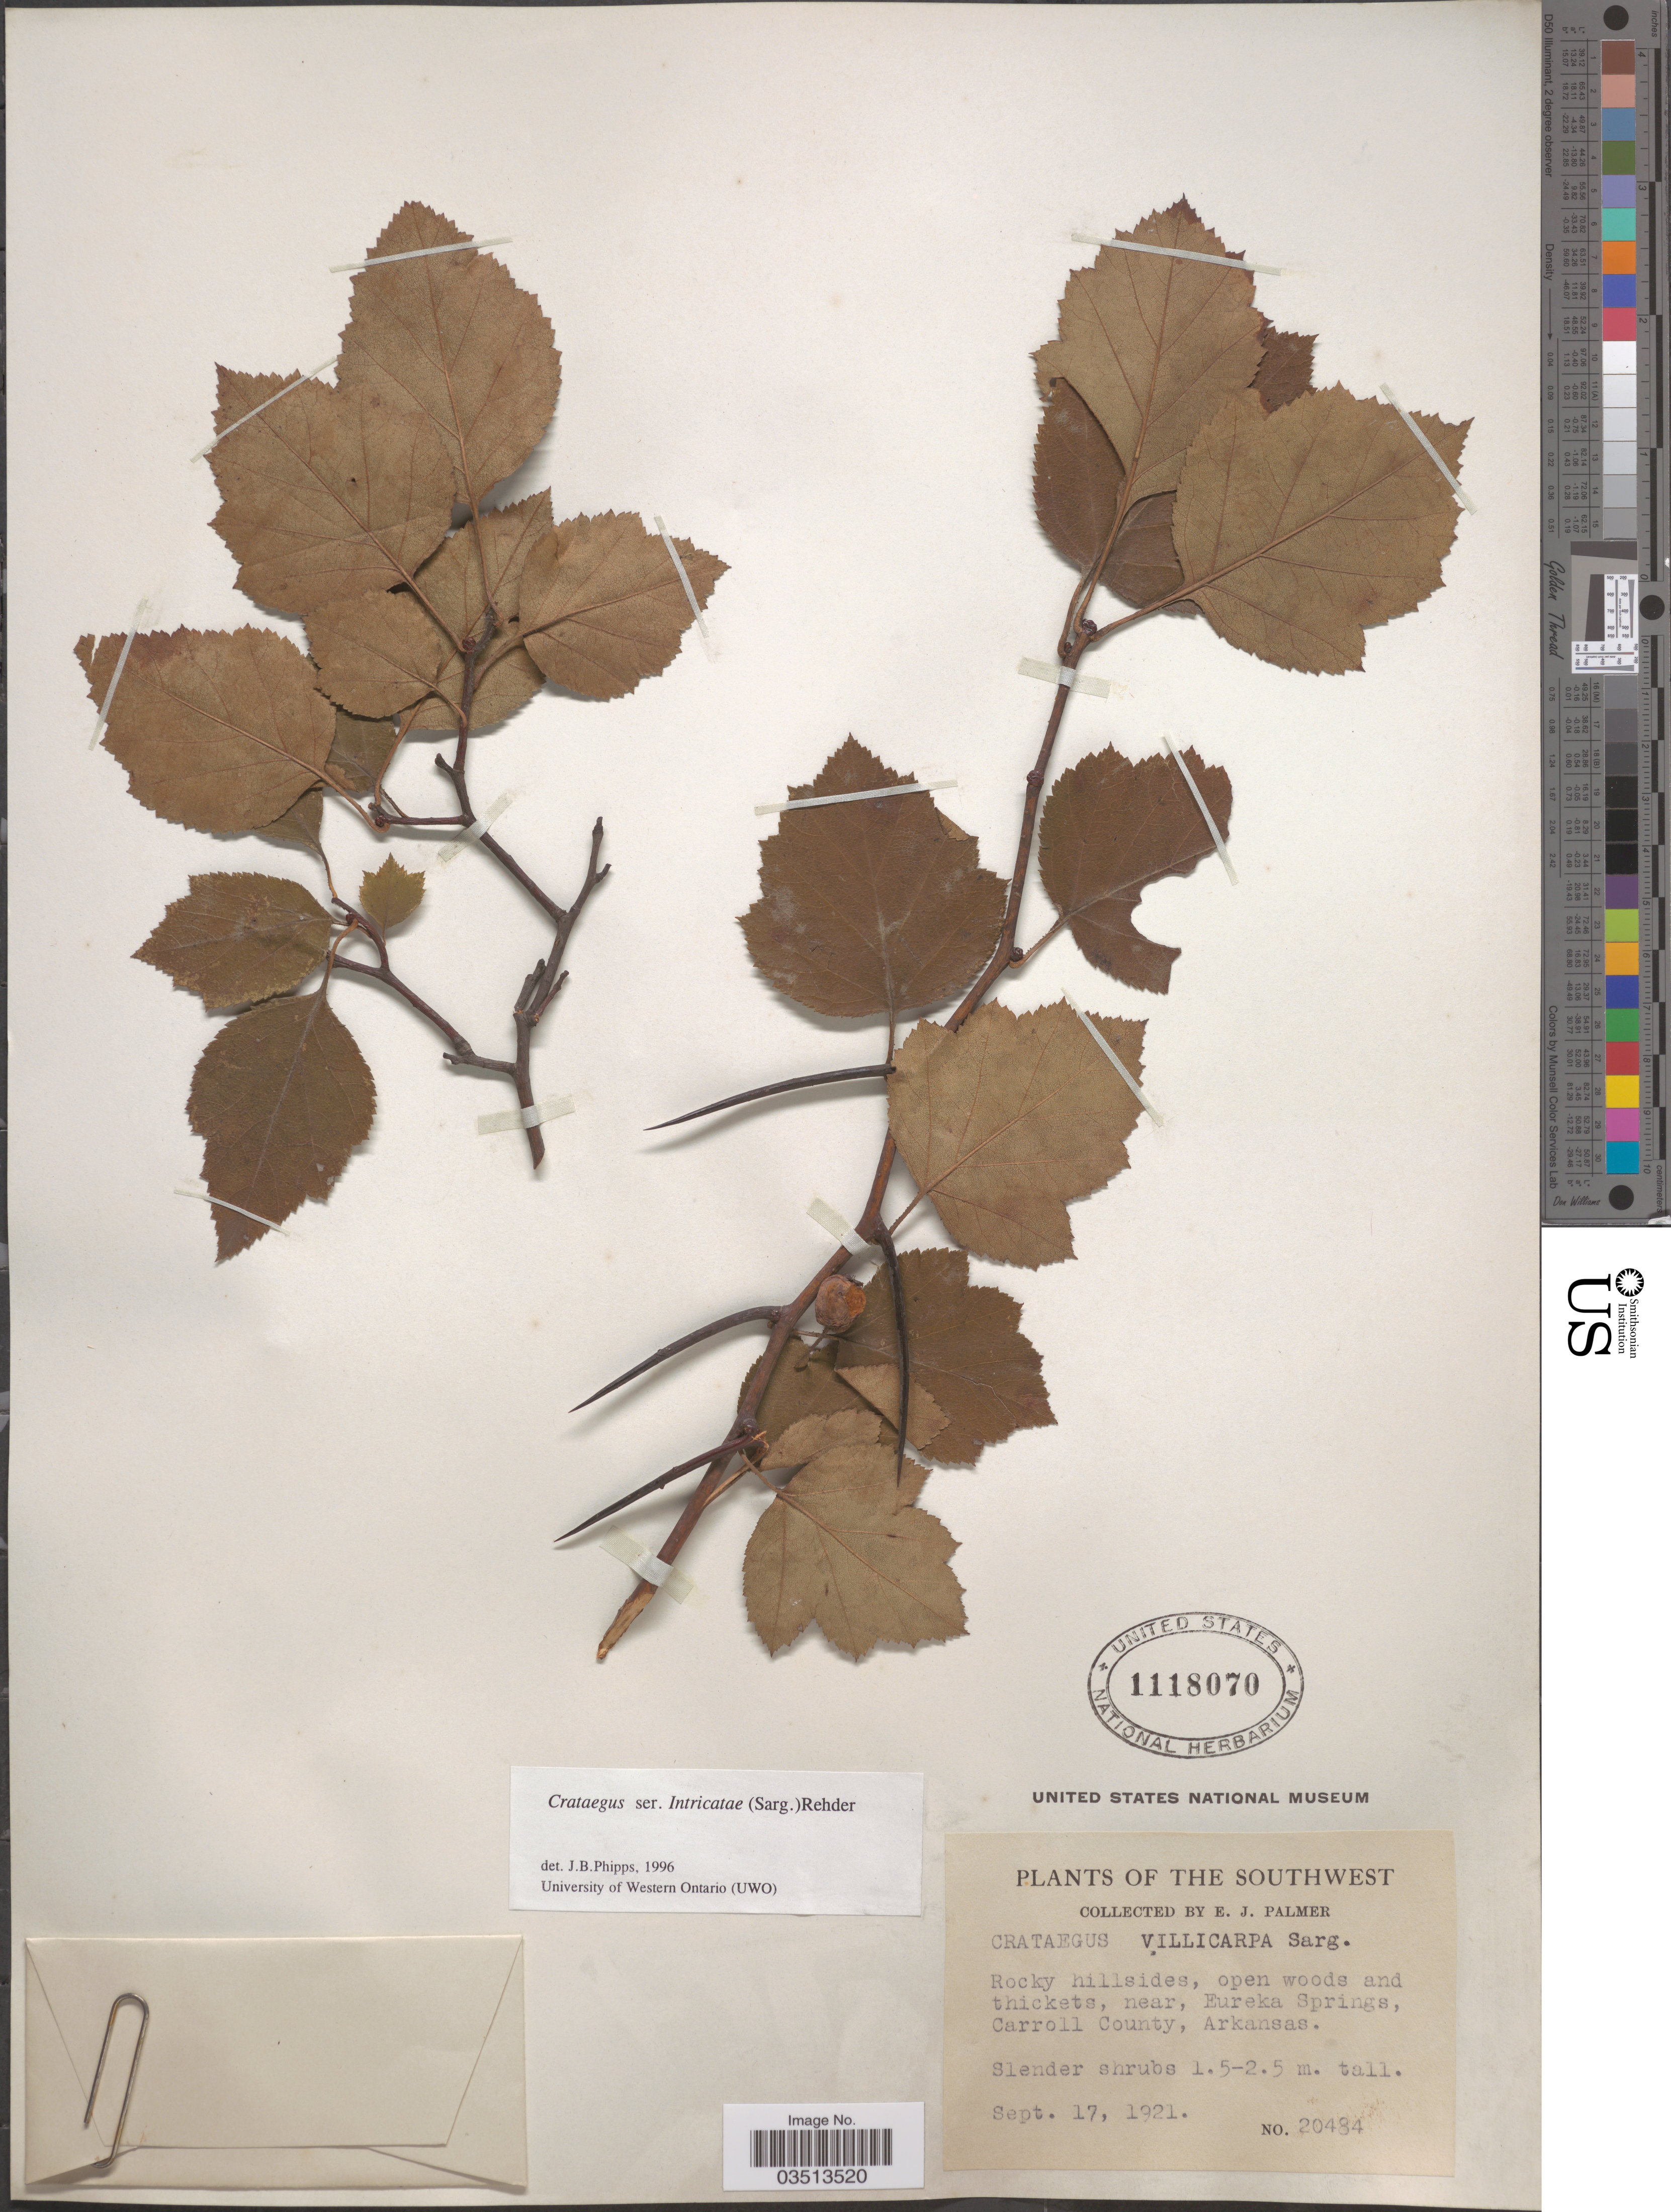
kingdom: Plantae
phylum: Tracheophyta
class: Magnoliopsida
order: Rosales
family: Rosaceae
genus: Crataegus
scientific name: Crataegus biltmoreana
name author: Beadle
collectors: E. J. Palmer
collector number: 20484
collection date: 1921-09-17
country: United States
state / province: Arkansas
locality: Southwest. Rocky hillsides, open woods and thickets, near, Eureka Springs, Carroll County.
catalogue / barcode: US 1118070